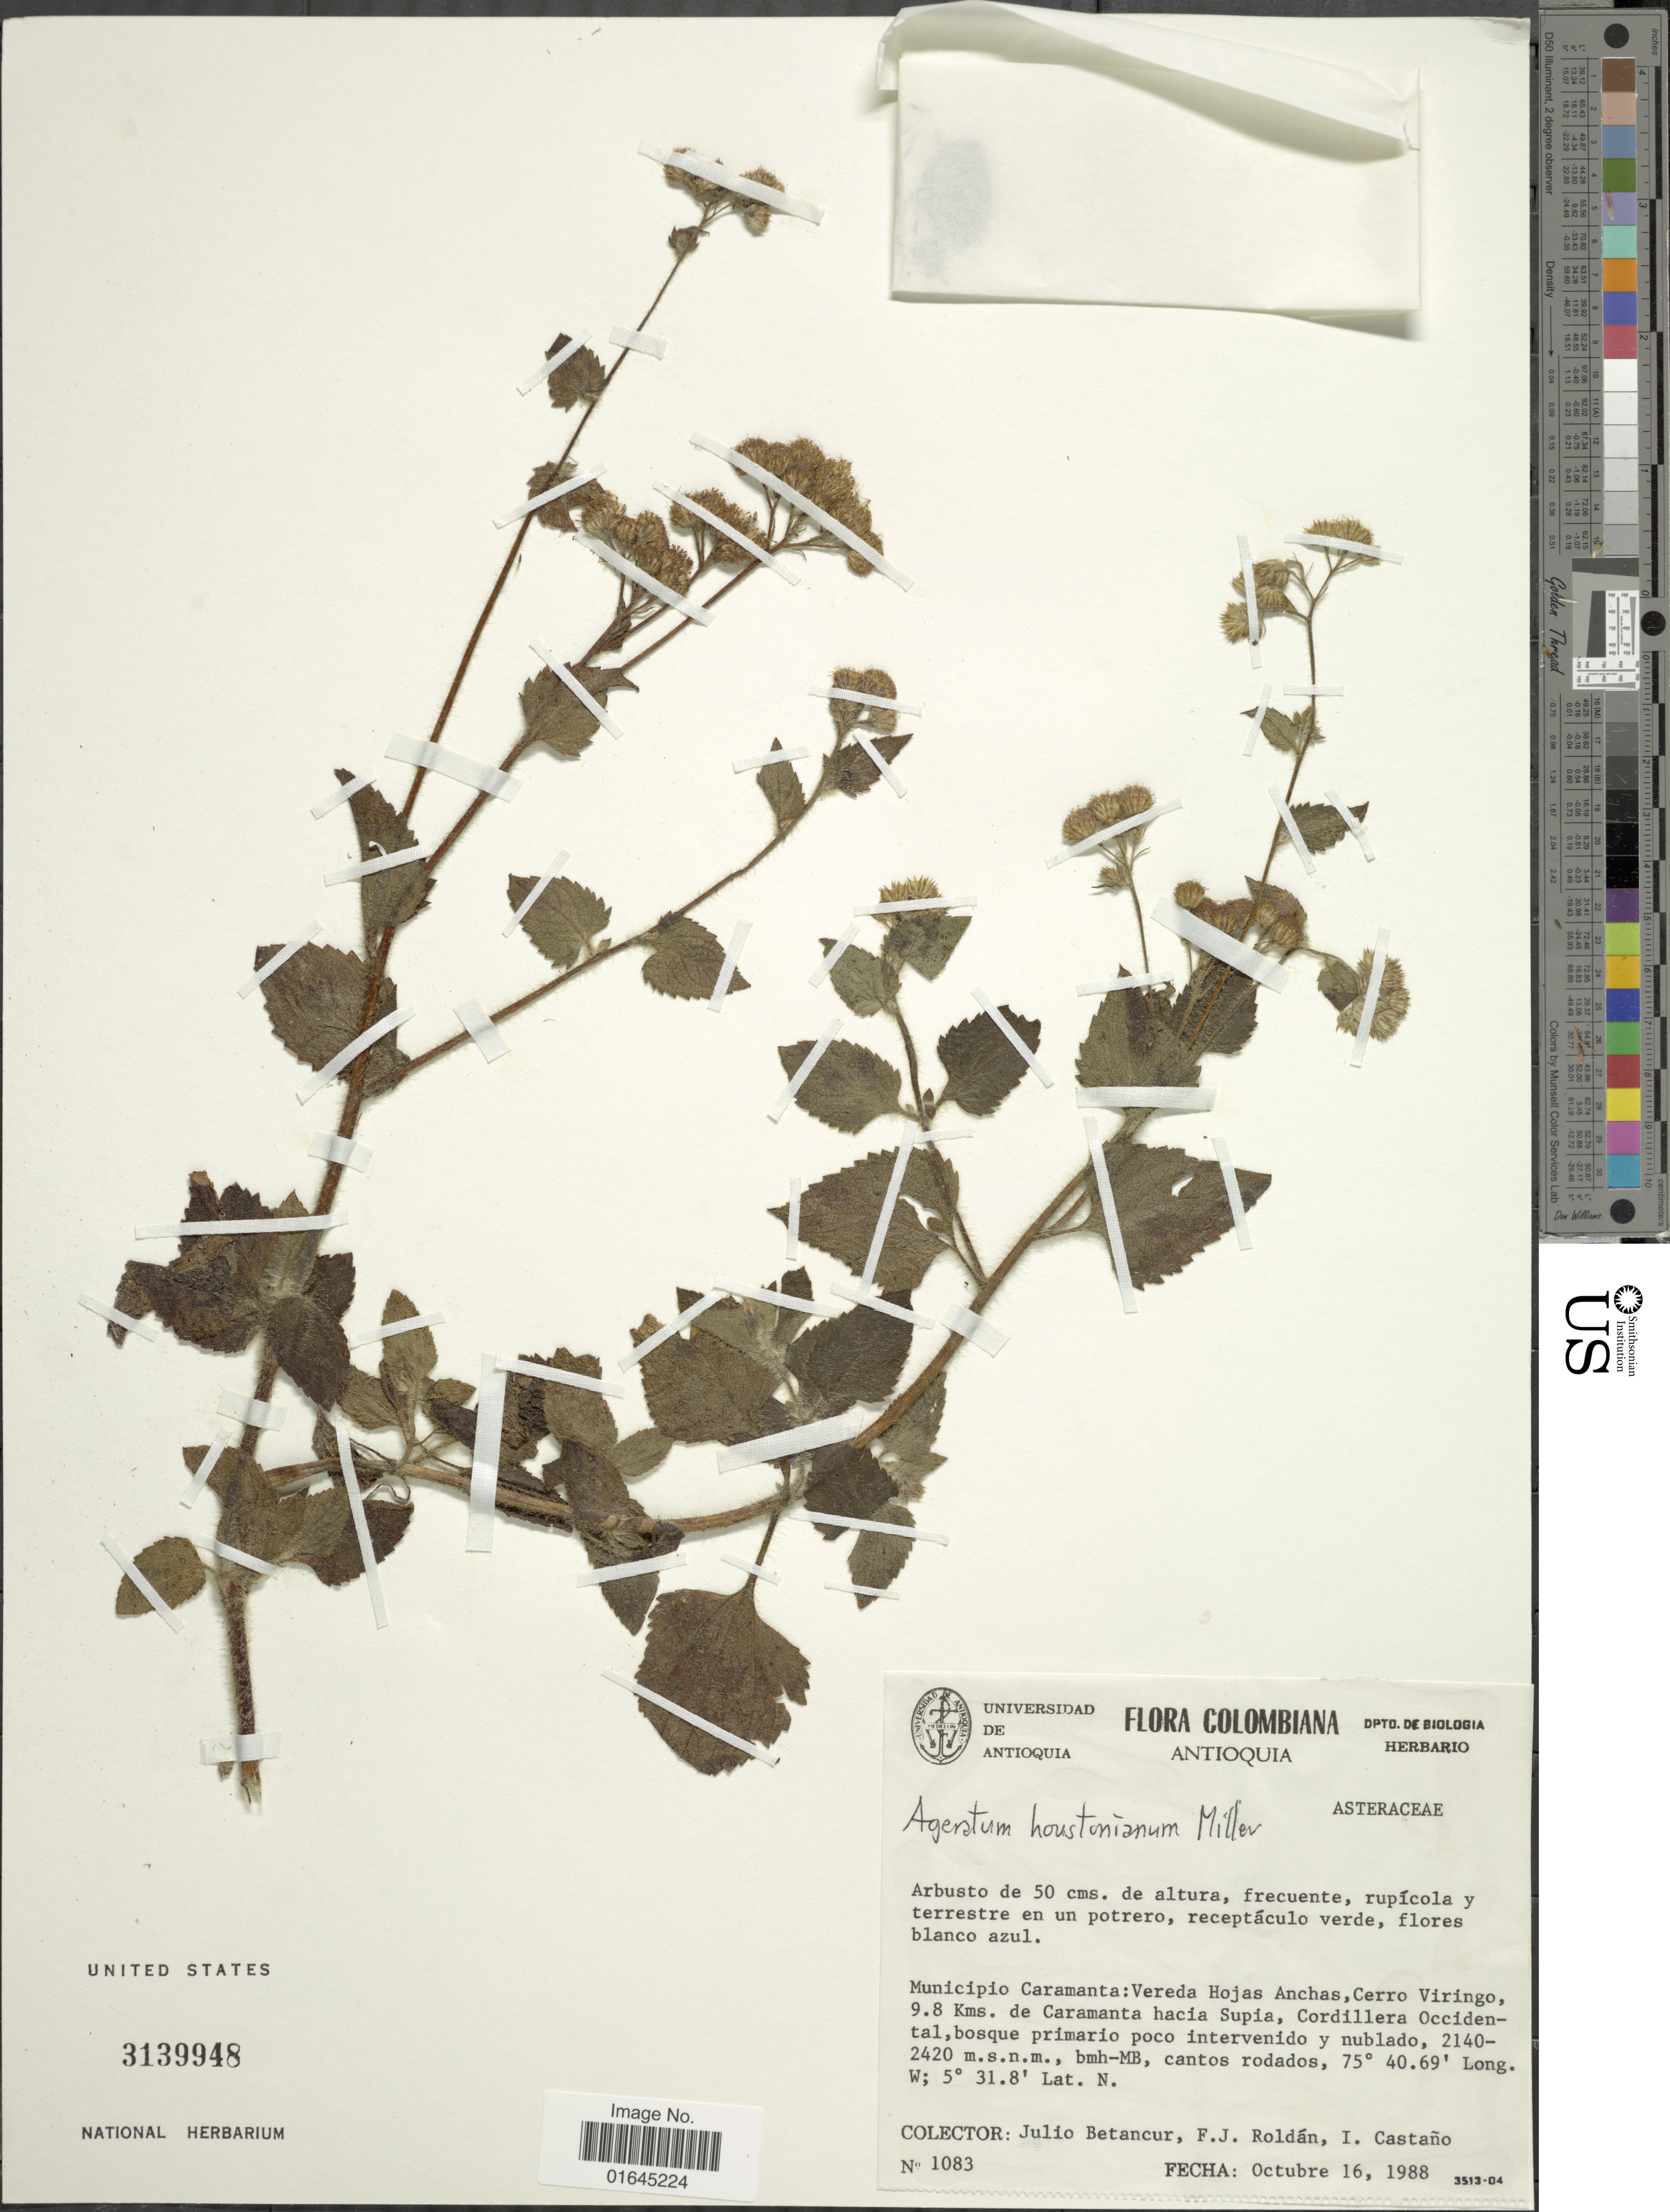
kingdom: Plantae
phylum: Tracheophyta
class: Magnoliopsida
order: Asterales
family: Asteraceae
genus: Ageratum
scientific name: Ageratum houstonianum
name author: Mill.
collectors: J. Betancur, F. J. Roldán & I. Castaño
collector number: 1083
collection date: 1988-10-16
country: Colombia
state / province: Antioquia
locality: Municipio Caramanta: Vereda Hojas Anchas, Cerro Viringp, 9.8 Kms. de Caramanta hacia Supia, Cordillera Occidental.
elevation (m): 2140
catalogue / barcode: US 3139948